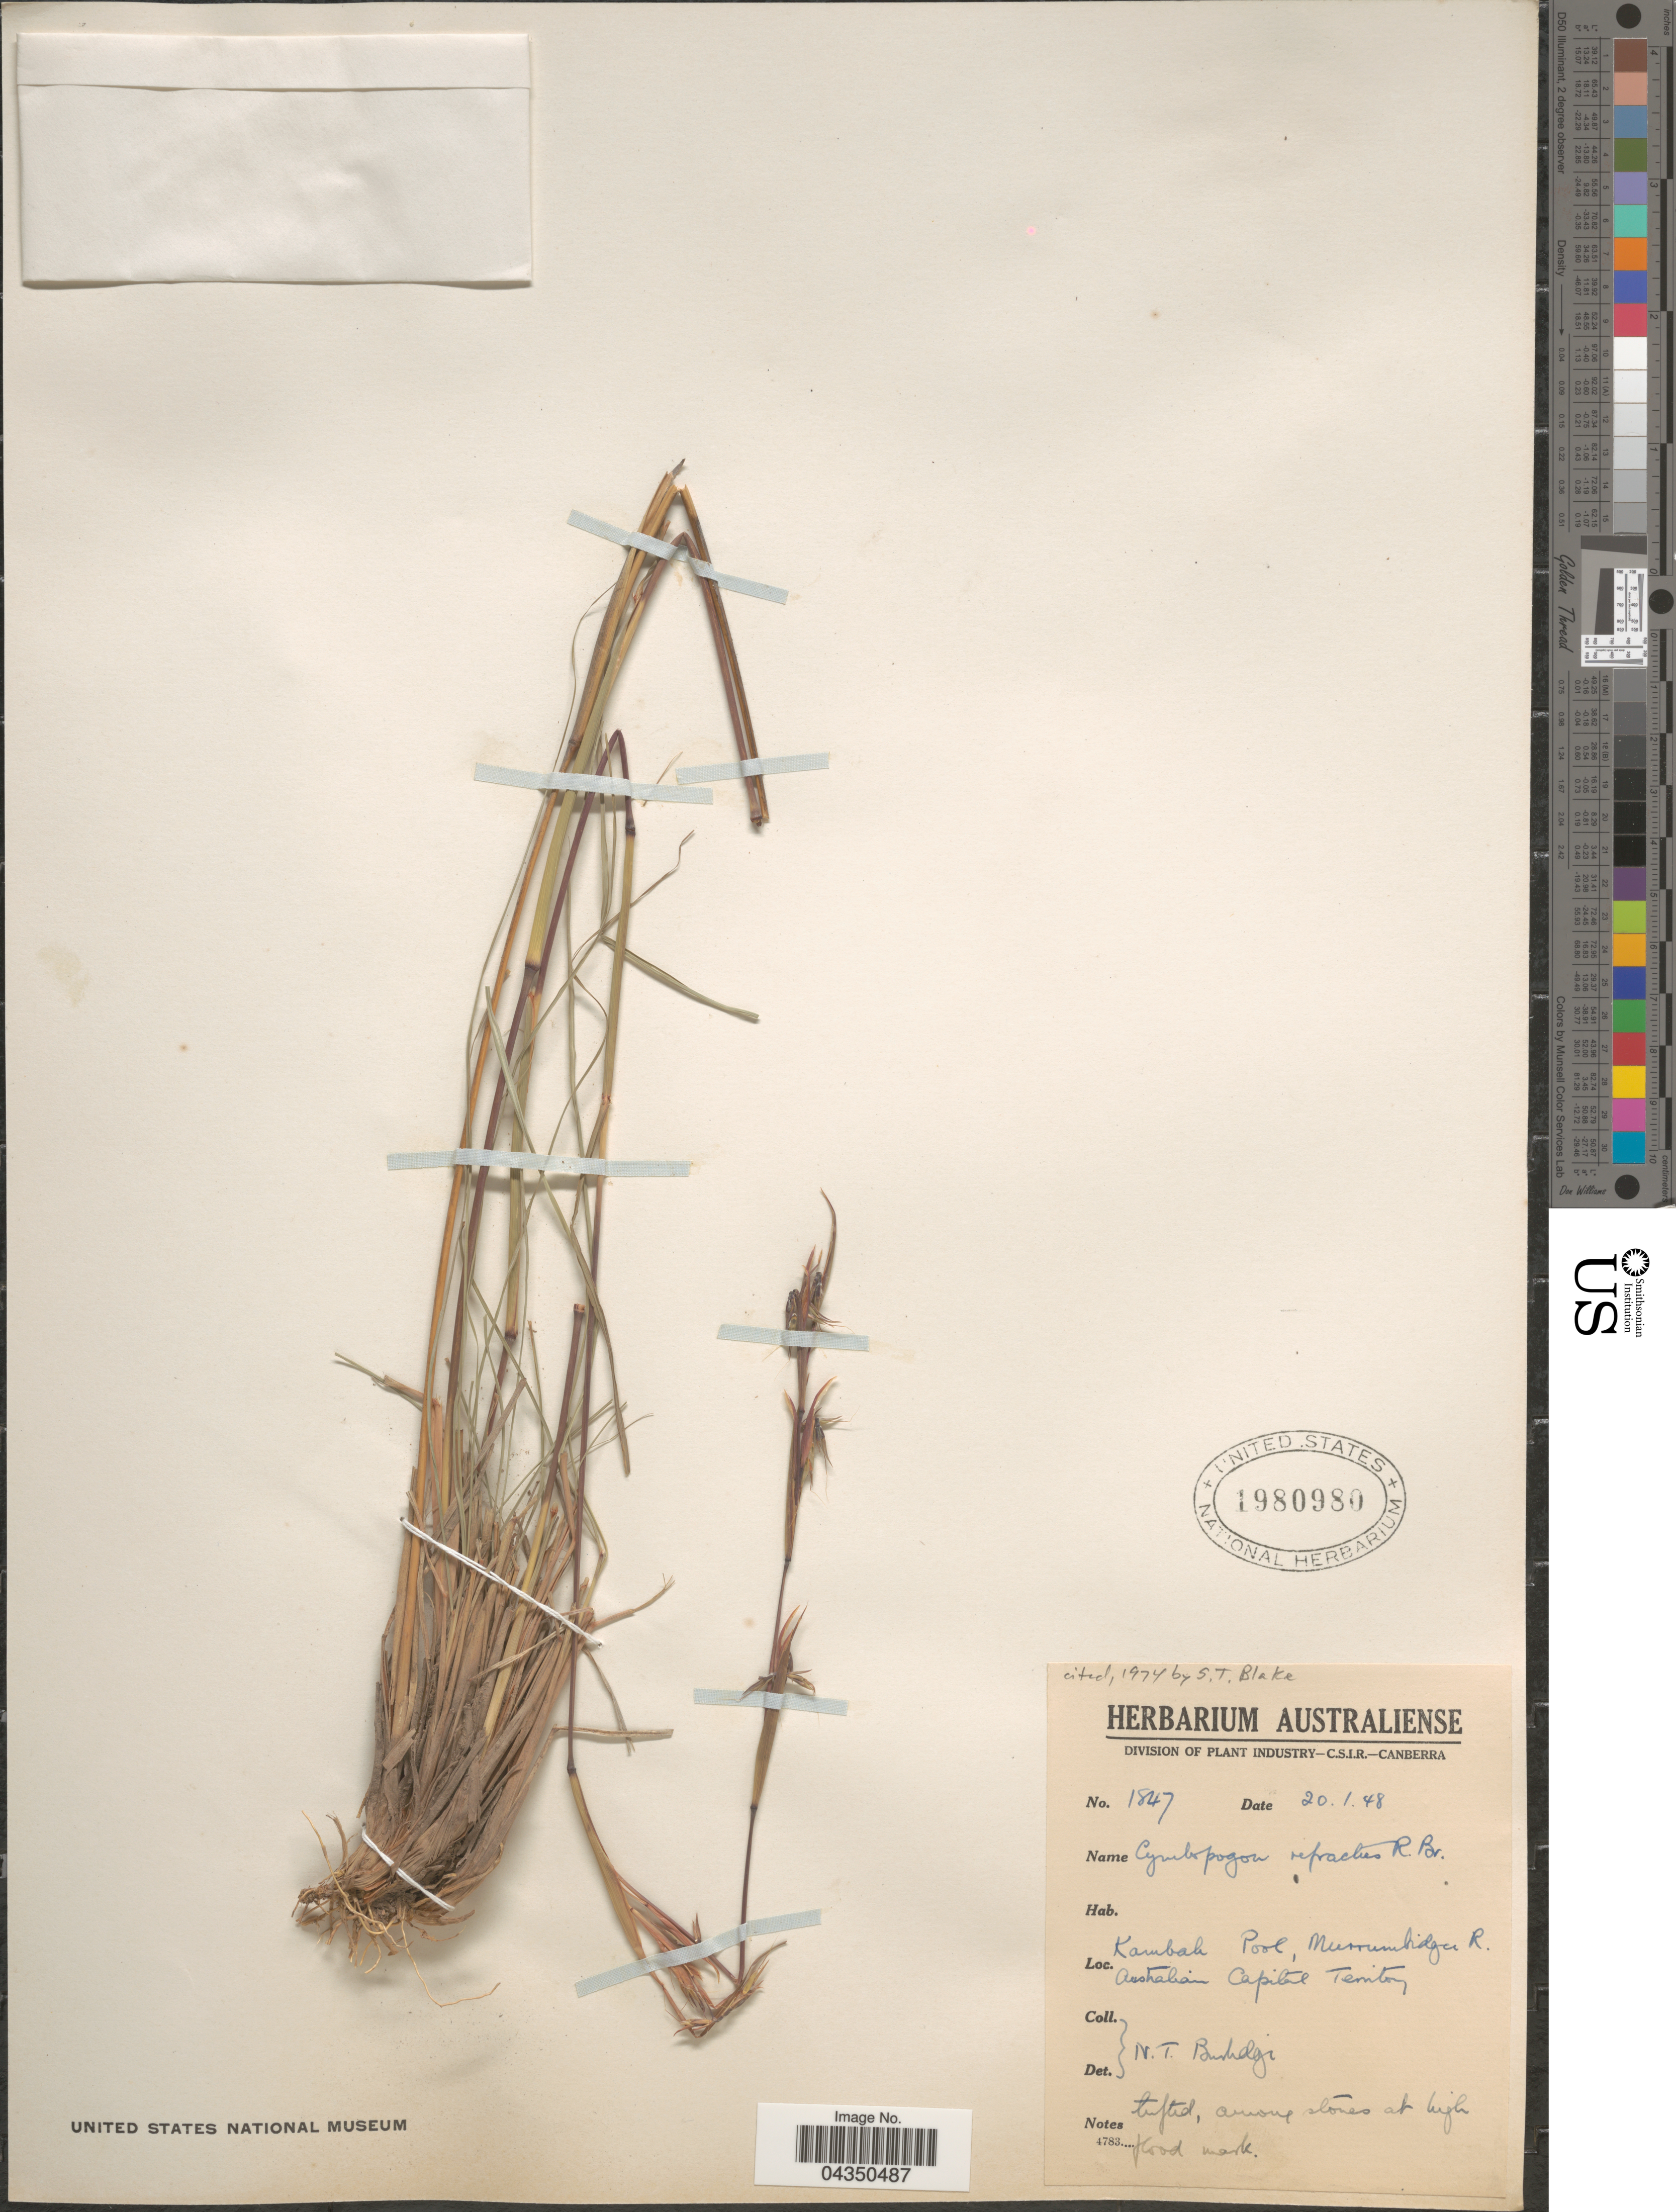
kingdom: Plantae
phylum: Tracheophyta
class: Liliopsida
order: Poales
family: Poaceae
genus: Cymbopogon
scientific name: Cymbopogon refractus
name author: (R. Br.) A. Camus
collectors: N. T. Burbidge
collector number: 1847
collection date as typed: Transcribed d/m/y: 20/1/48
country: Australia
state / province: New South Wales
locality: Kambah Pool, Murrumhidgy R. Australian Capital Territory.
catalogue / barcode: US 1980980